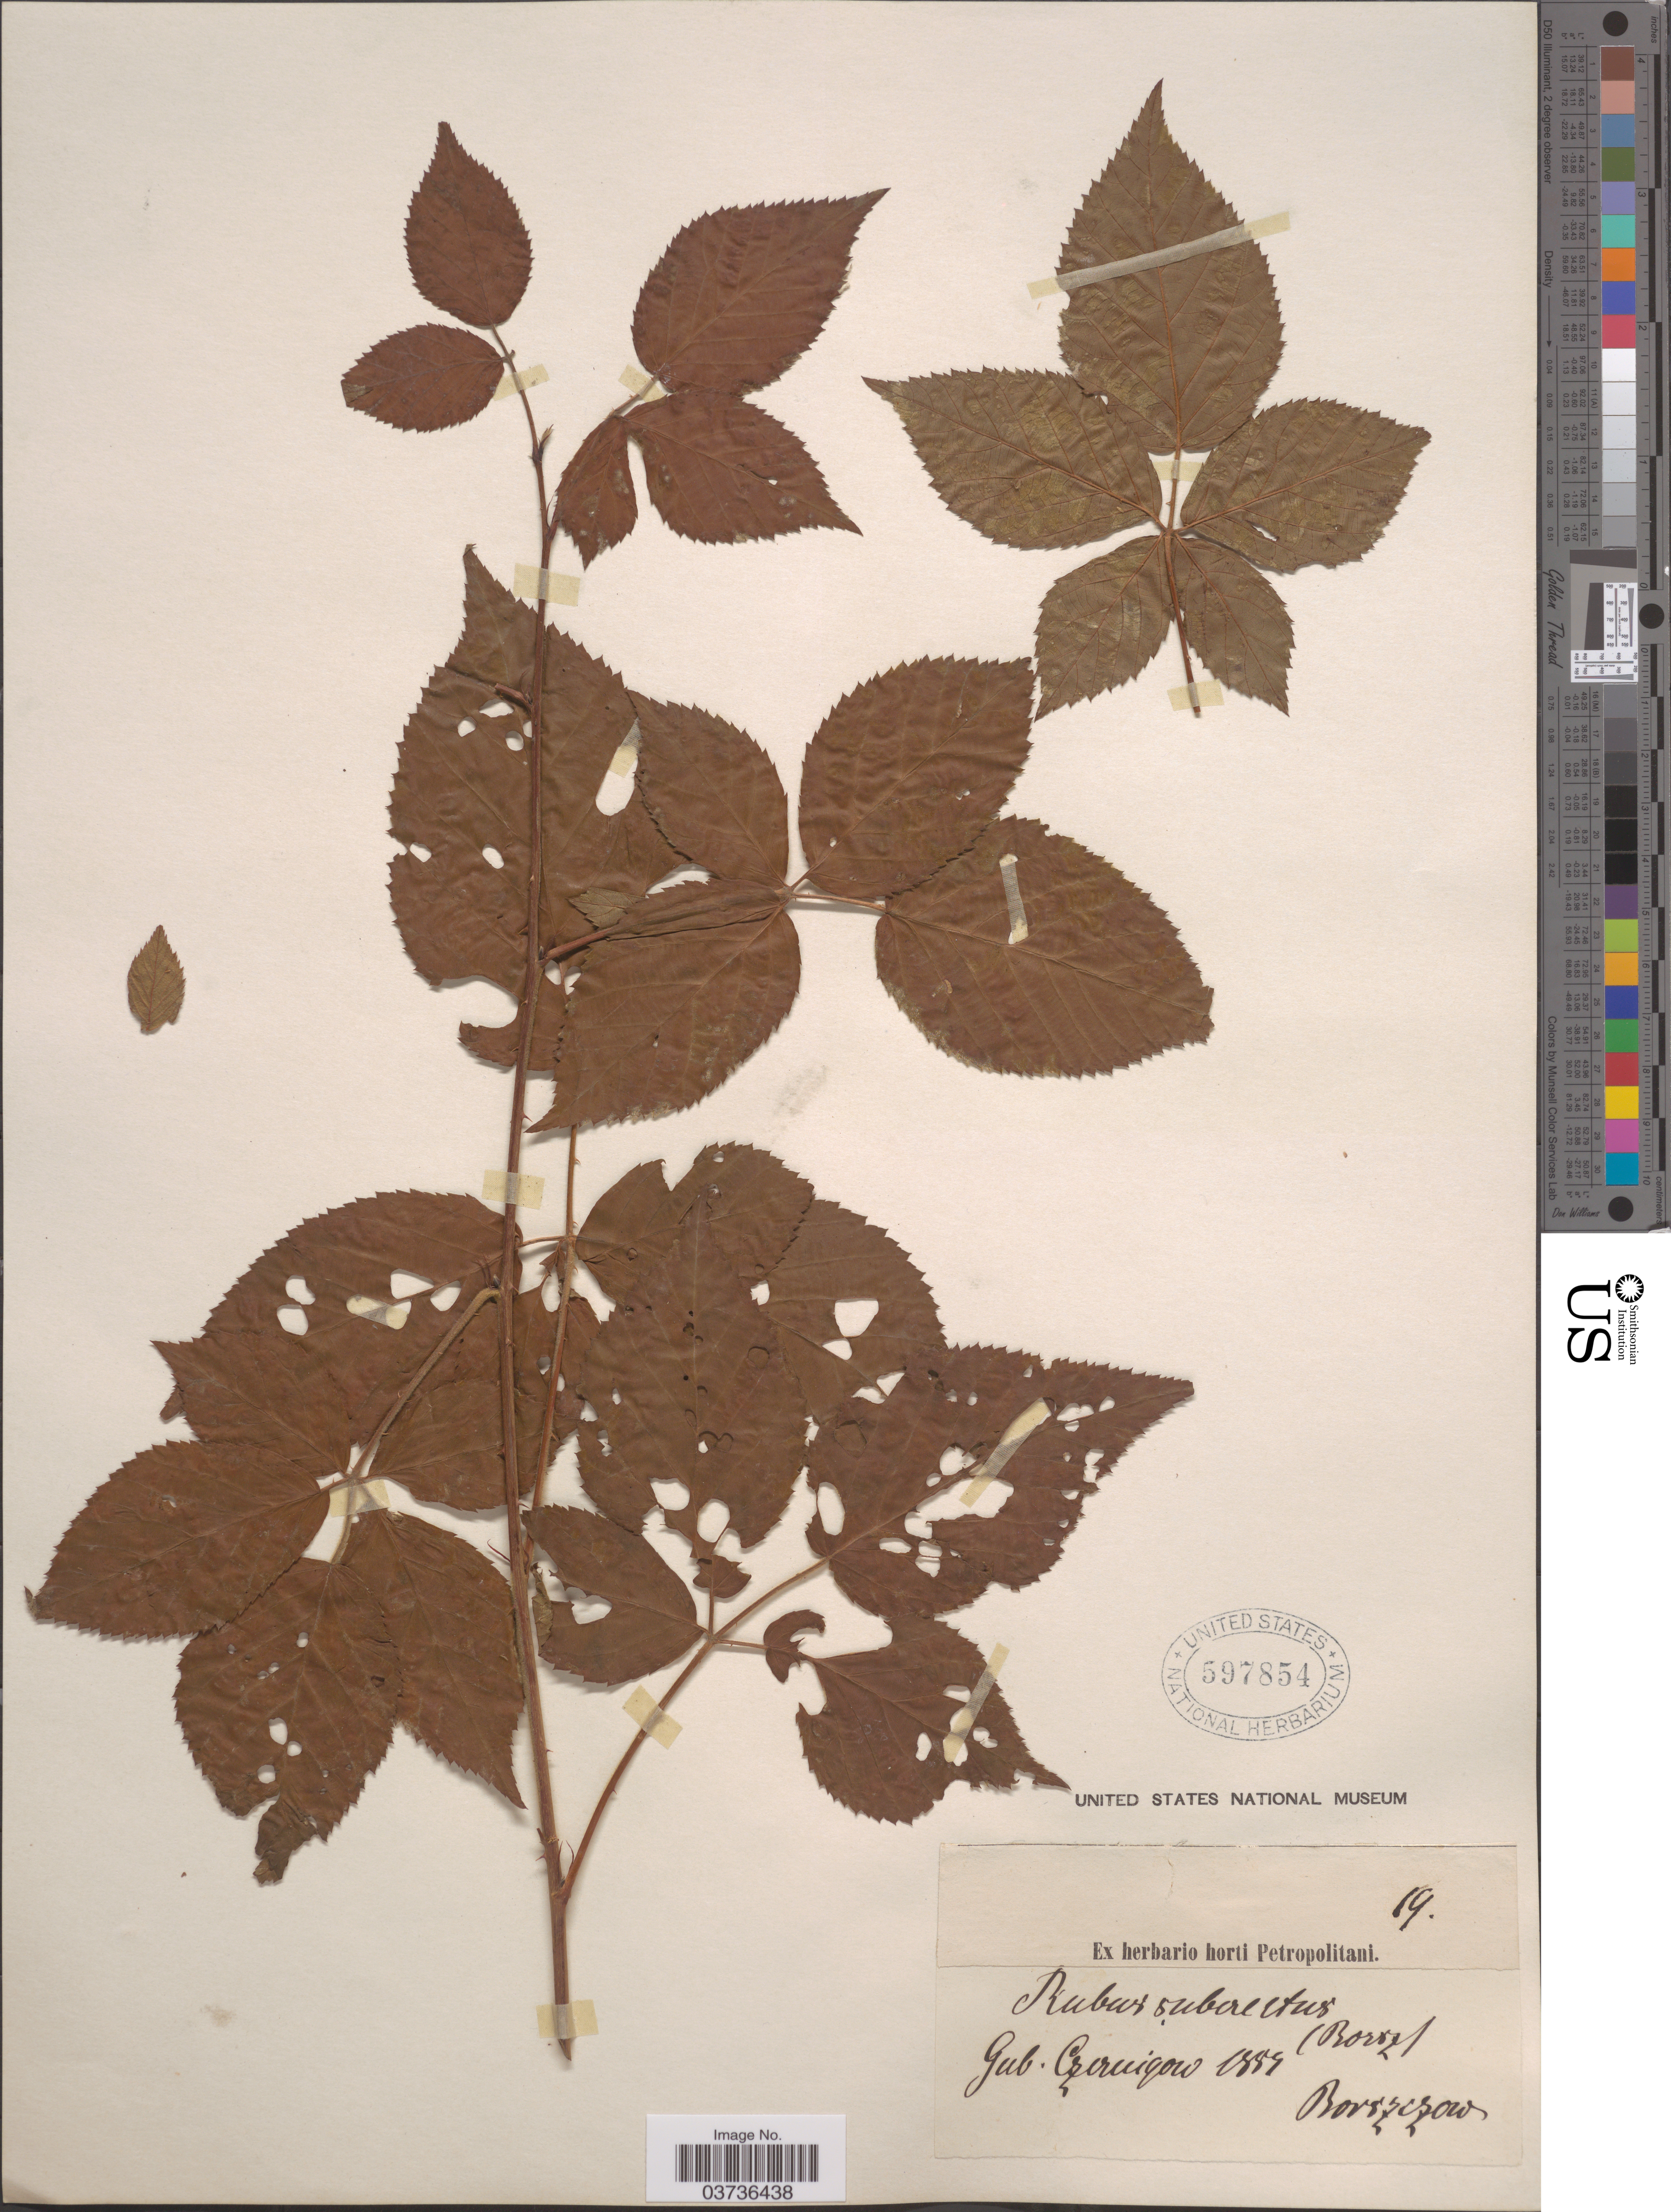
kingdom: Plantae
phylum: Tracheophyta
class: Magnoliopsida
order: Rosales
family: Rosaceae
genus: Rubus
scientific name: Rubus suberectus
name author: G. Anderson ex Sm.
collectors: Borszczow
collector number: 19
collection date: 1884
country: Ukraine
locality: Gub. Czeringow.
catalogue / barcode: US 597854